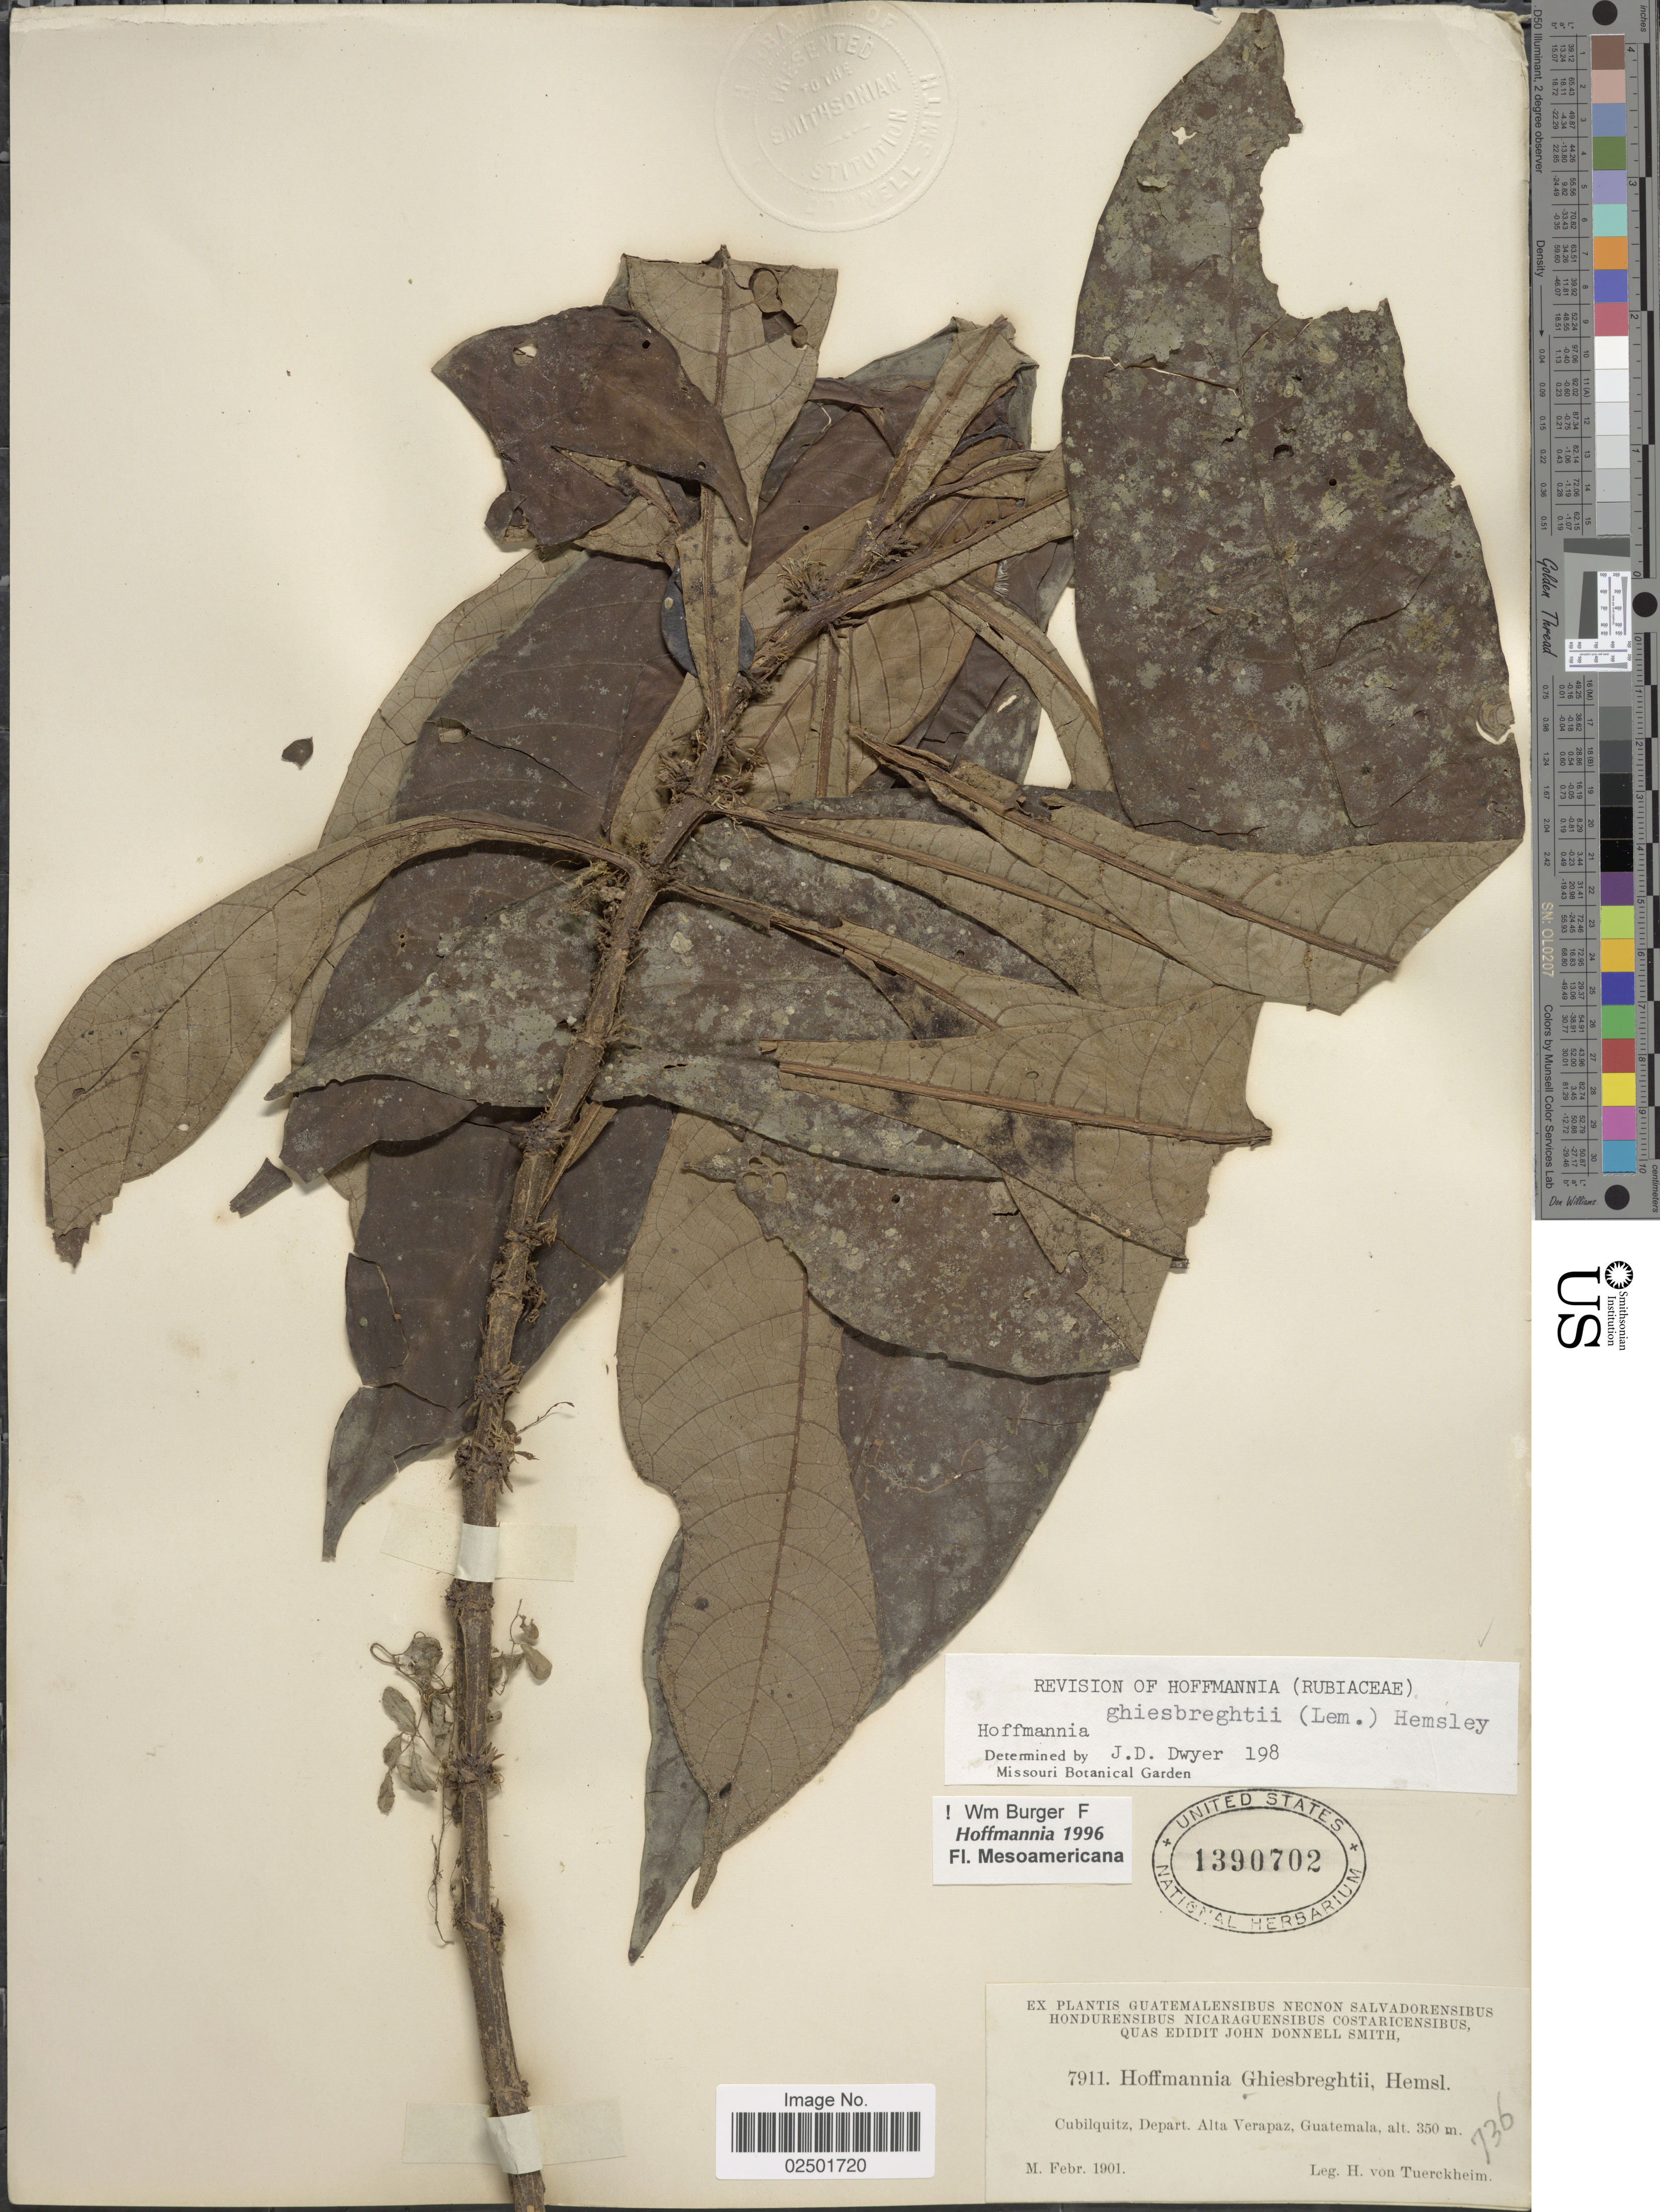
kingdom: Plantae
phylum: Tracheophyta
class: Magnoliopsida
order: Gentianales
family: Rubiaceae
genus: Hoffmannia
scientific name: Hoffmannia ghiesbreghtii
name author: (Lem.) Hemsl.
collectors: H. von Türckheim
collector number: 7911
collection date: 1901-02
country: Guatemala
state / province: Alta Verapaz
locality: Cubilquitz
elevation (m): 350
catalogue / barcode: US 1390702